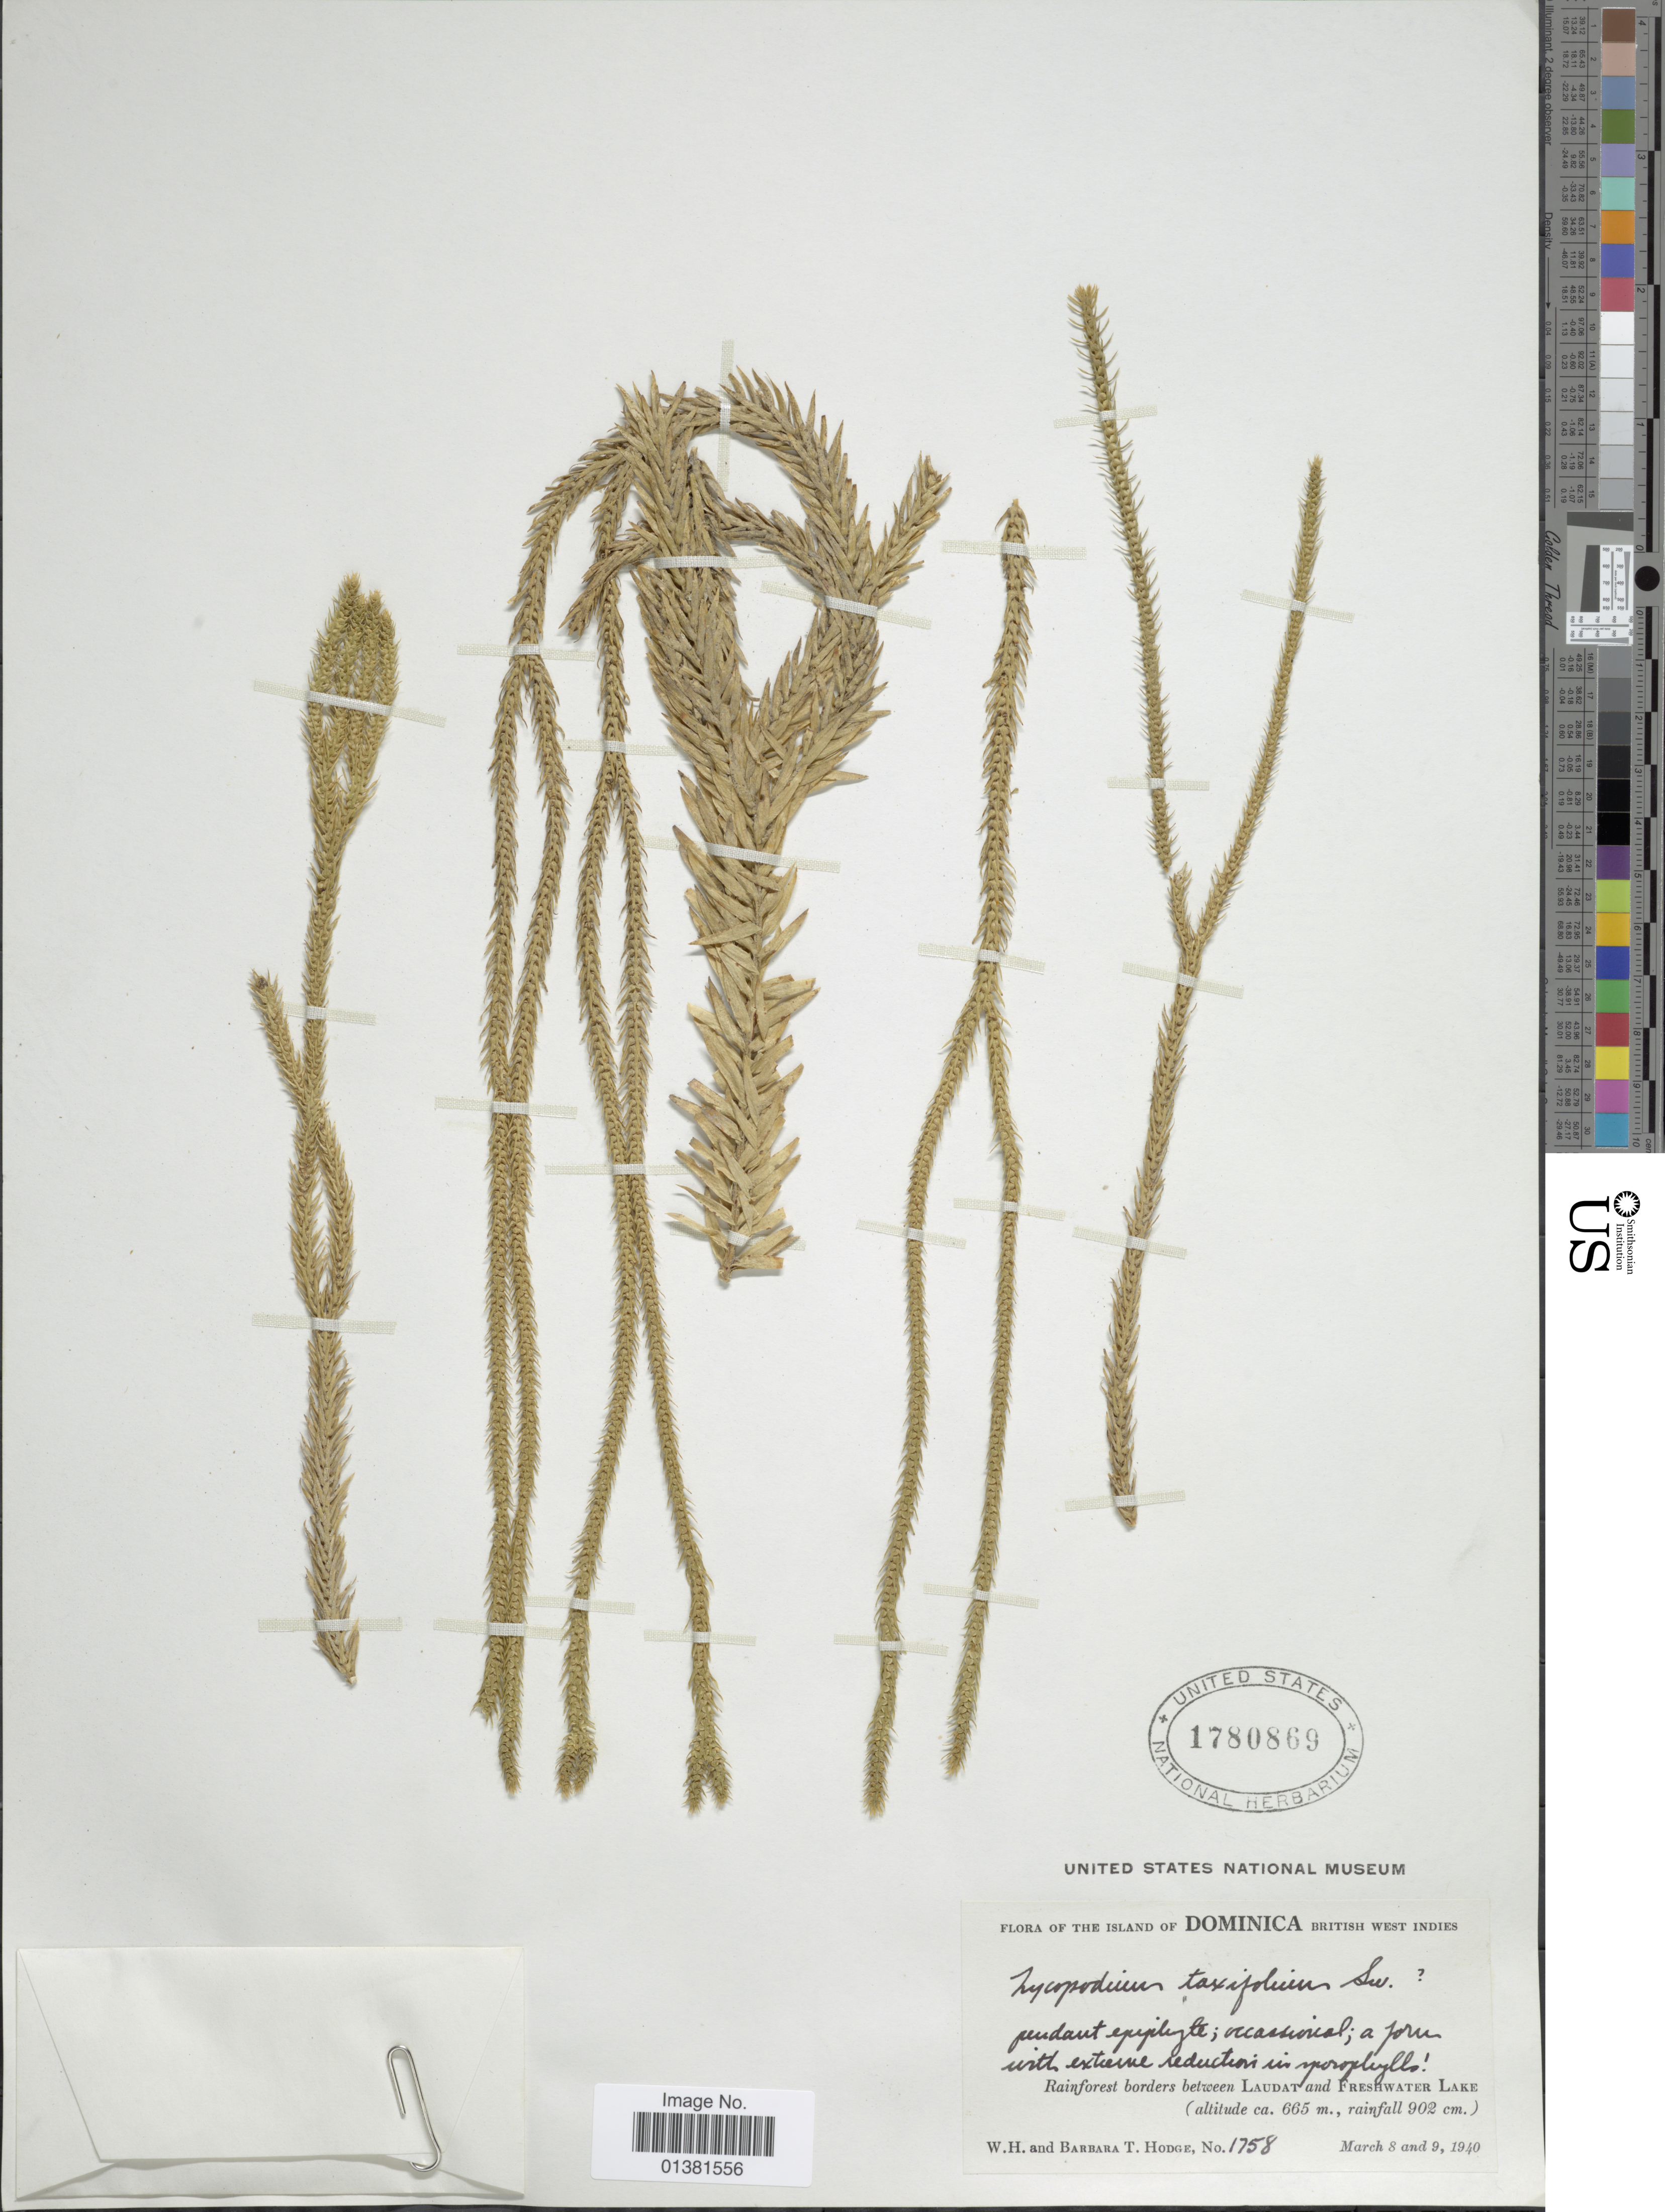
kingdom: Plantae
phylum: Tracheophyta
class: Lycopodiopsida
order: Lycopodiales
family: Lycopodiaceae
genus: Phlegmariurus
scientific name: Phlegmariurus taxifolius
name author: (Sw.) Á. Löve & D. Löve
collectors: W. Hodge & B. Hodge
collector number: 1758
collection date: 1940-03-08/1940-03-09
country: Dominica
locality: British West Indies, Rainforest borders between Laudat and Freshwater Lake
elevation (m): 665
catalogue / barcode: US 1780869